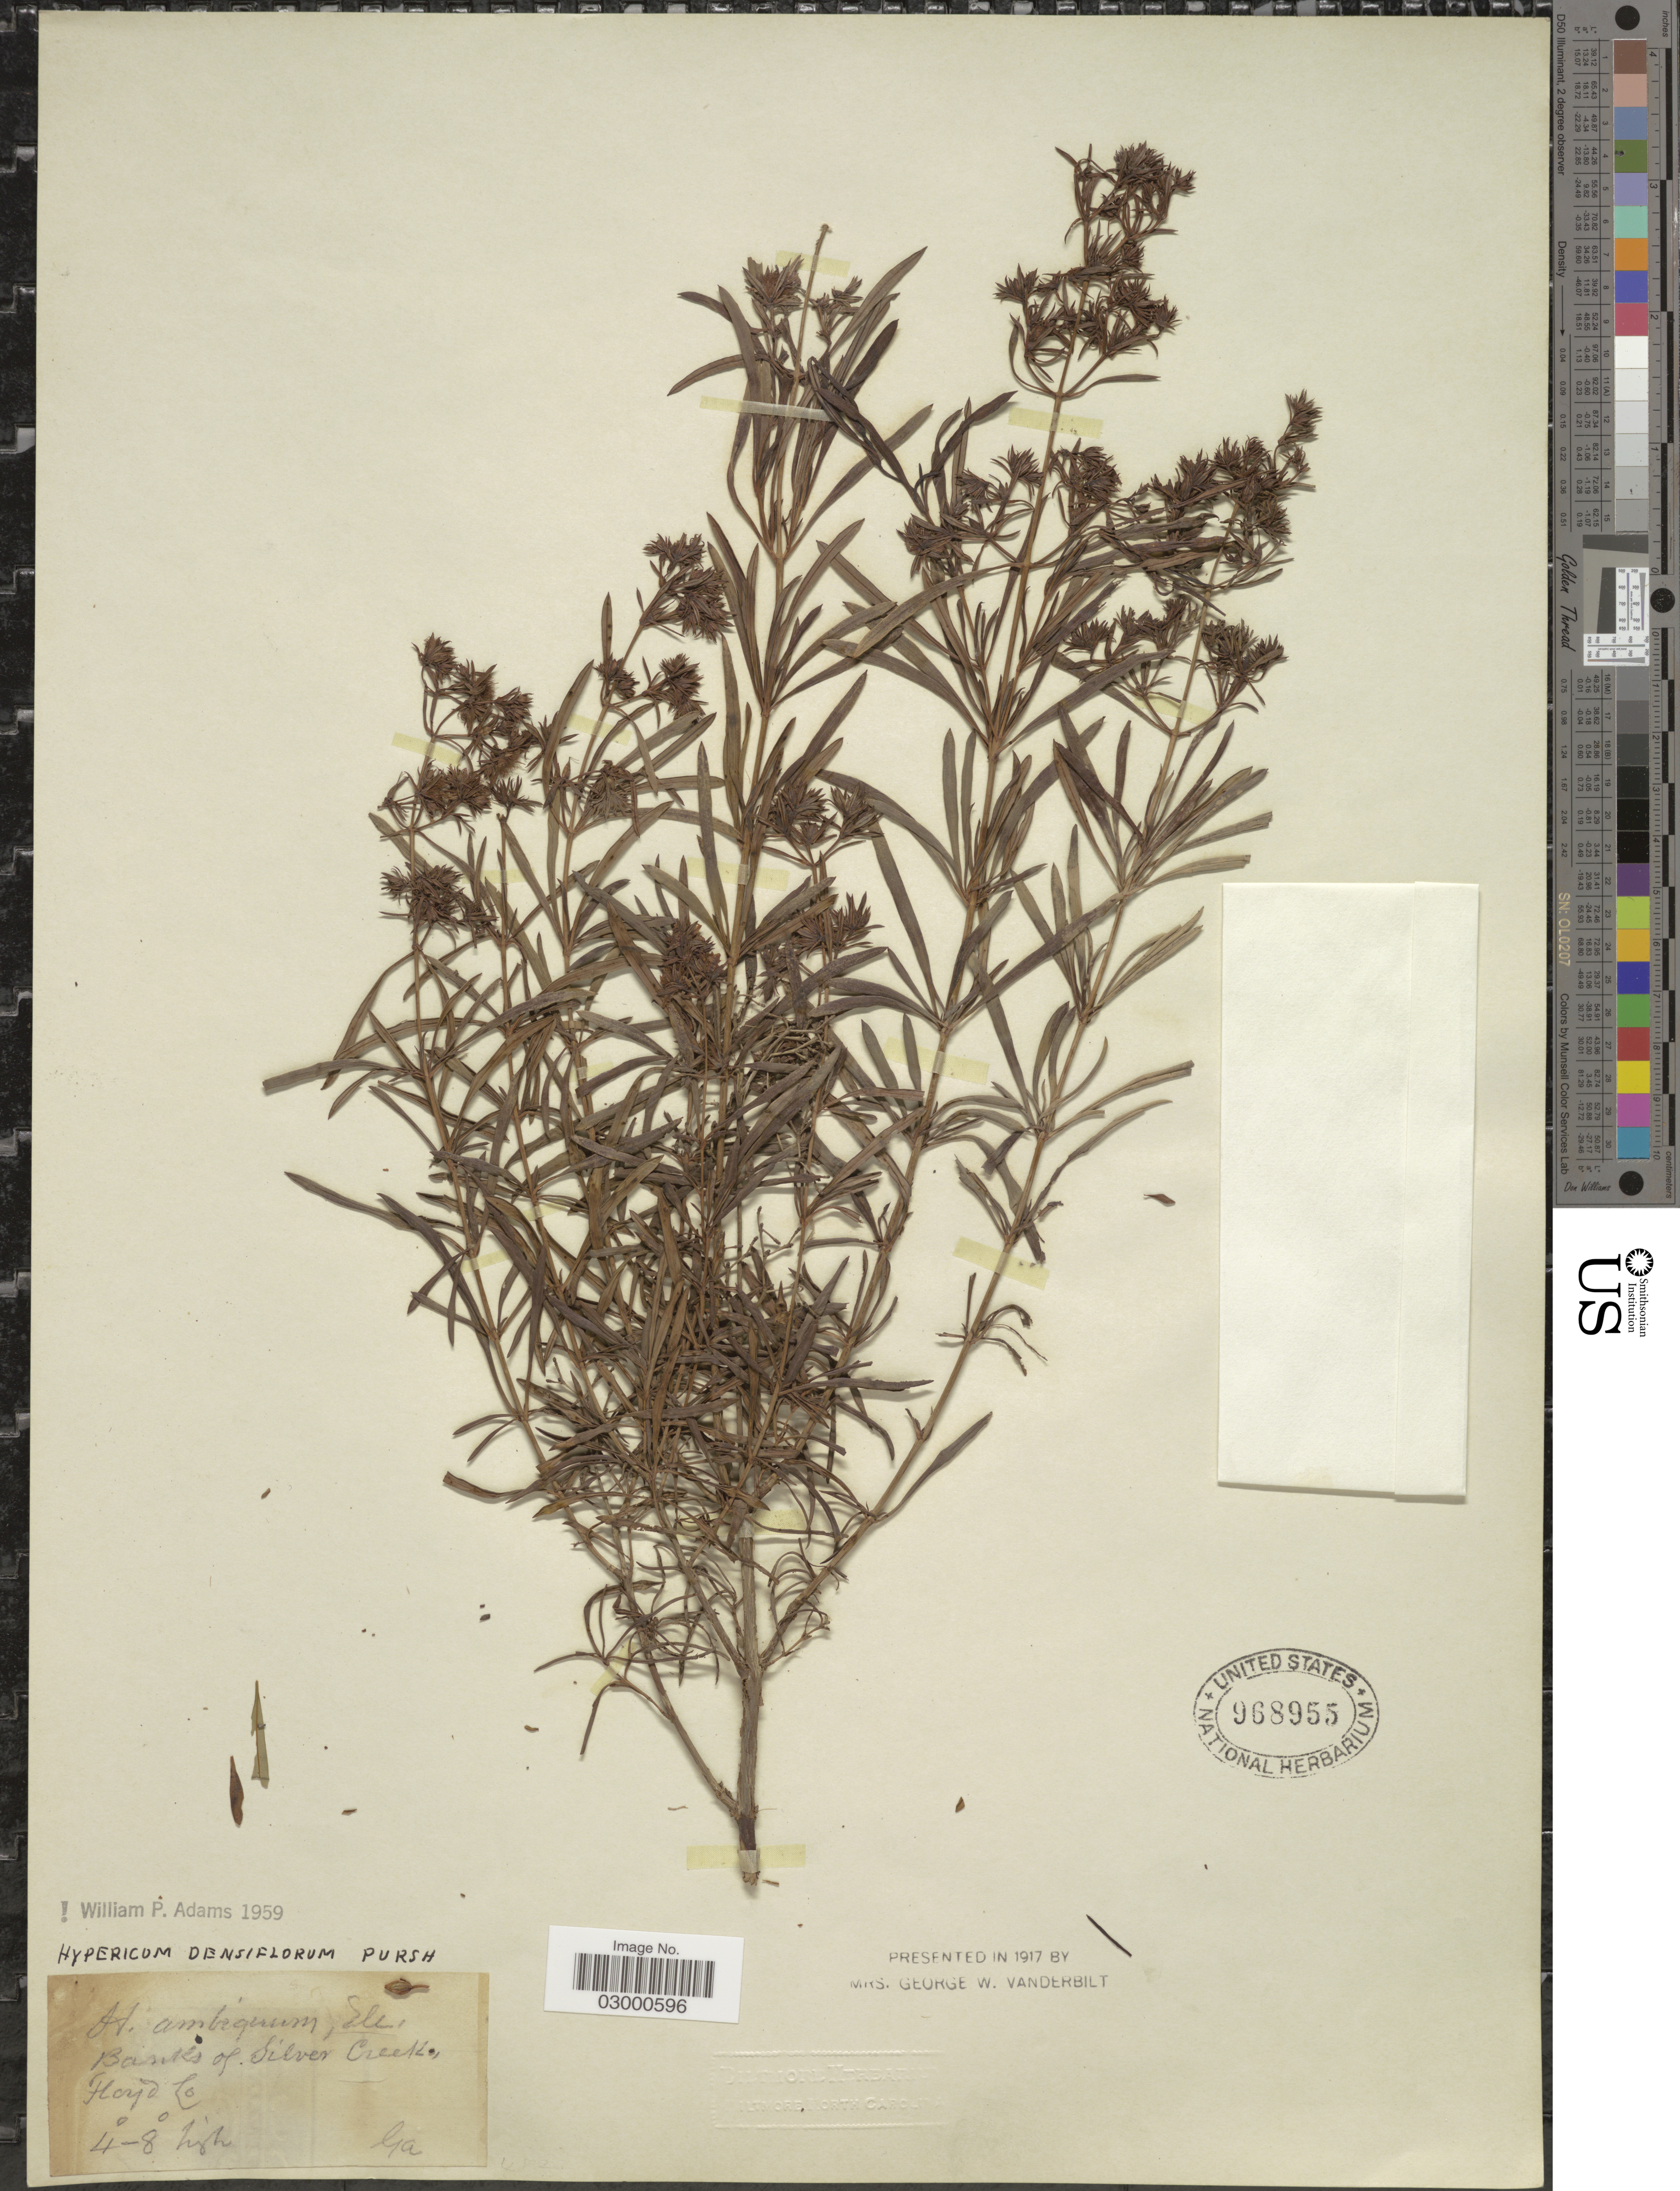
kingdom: Plantae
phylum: Tracheophyta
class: Magnoliopsida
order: Malpighiales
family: Hypericaceae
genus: Hypericum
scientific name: Hypericum densiflorum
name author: Pursh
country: United States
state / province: Georgia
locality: Banks of Silver Creek, Floyd Co.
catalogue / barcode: US 968955